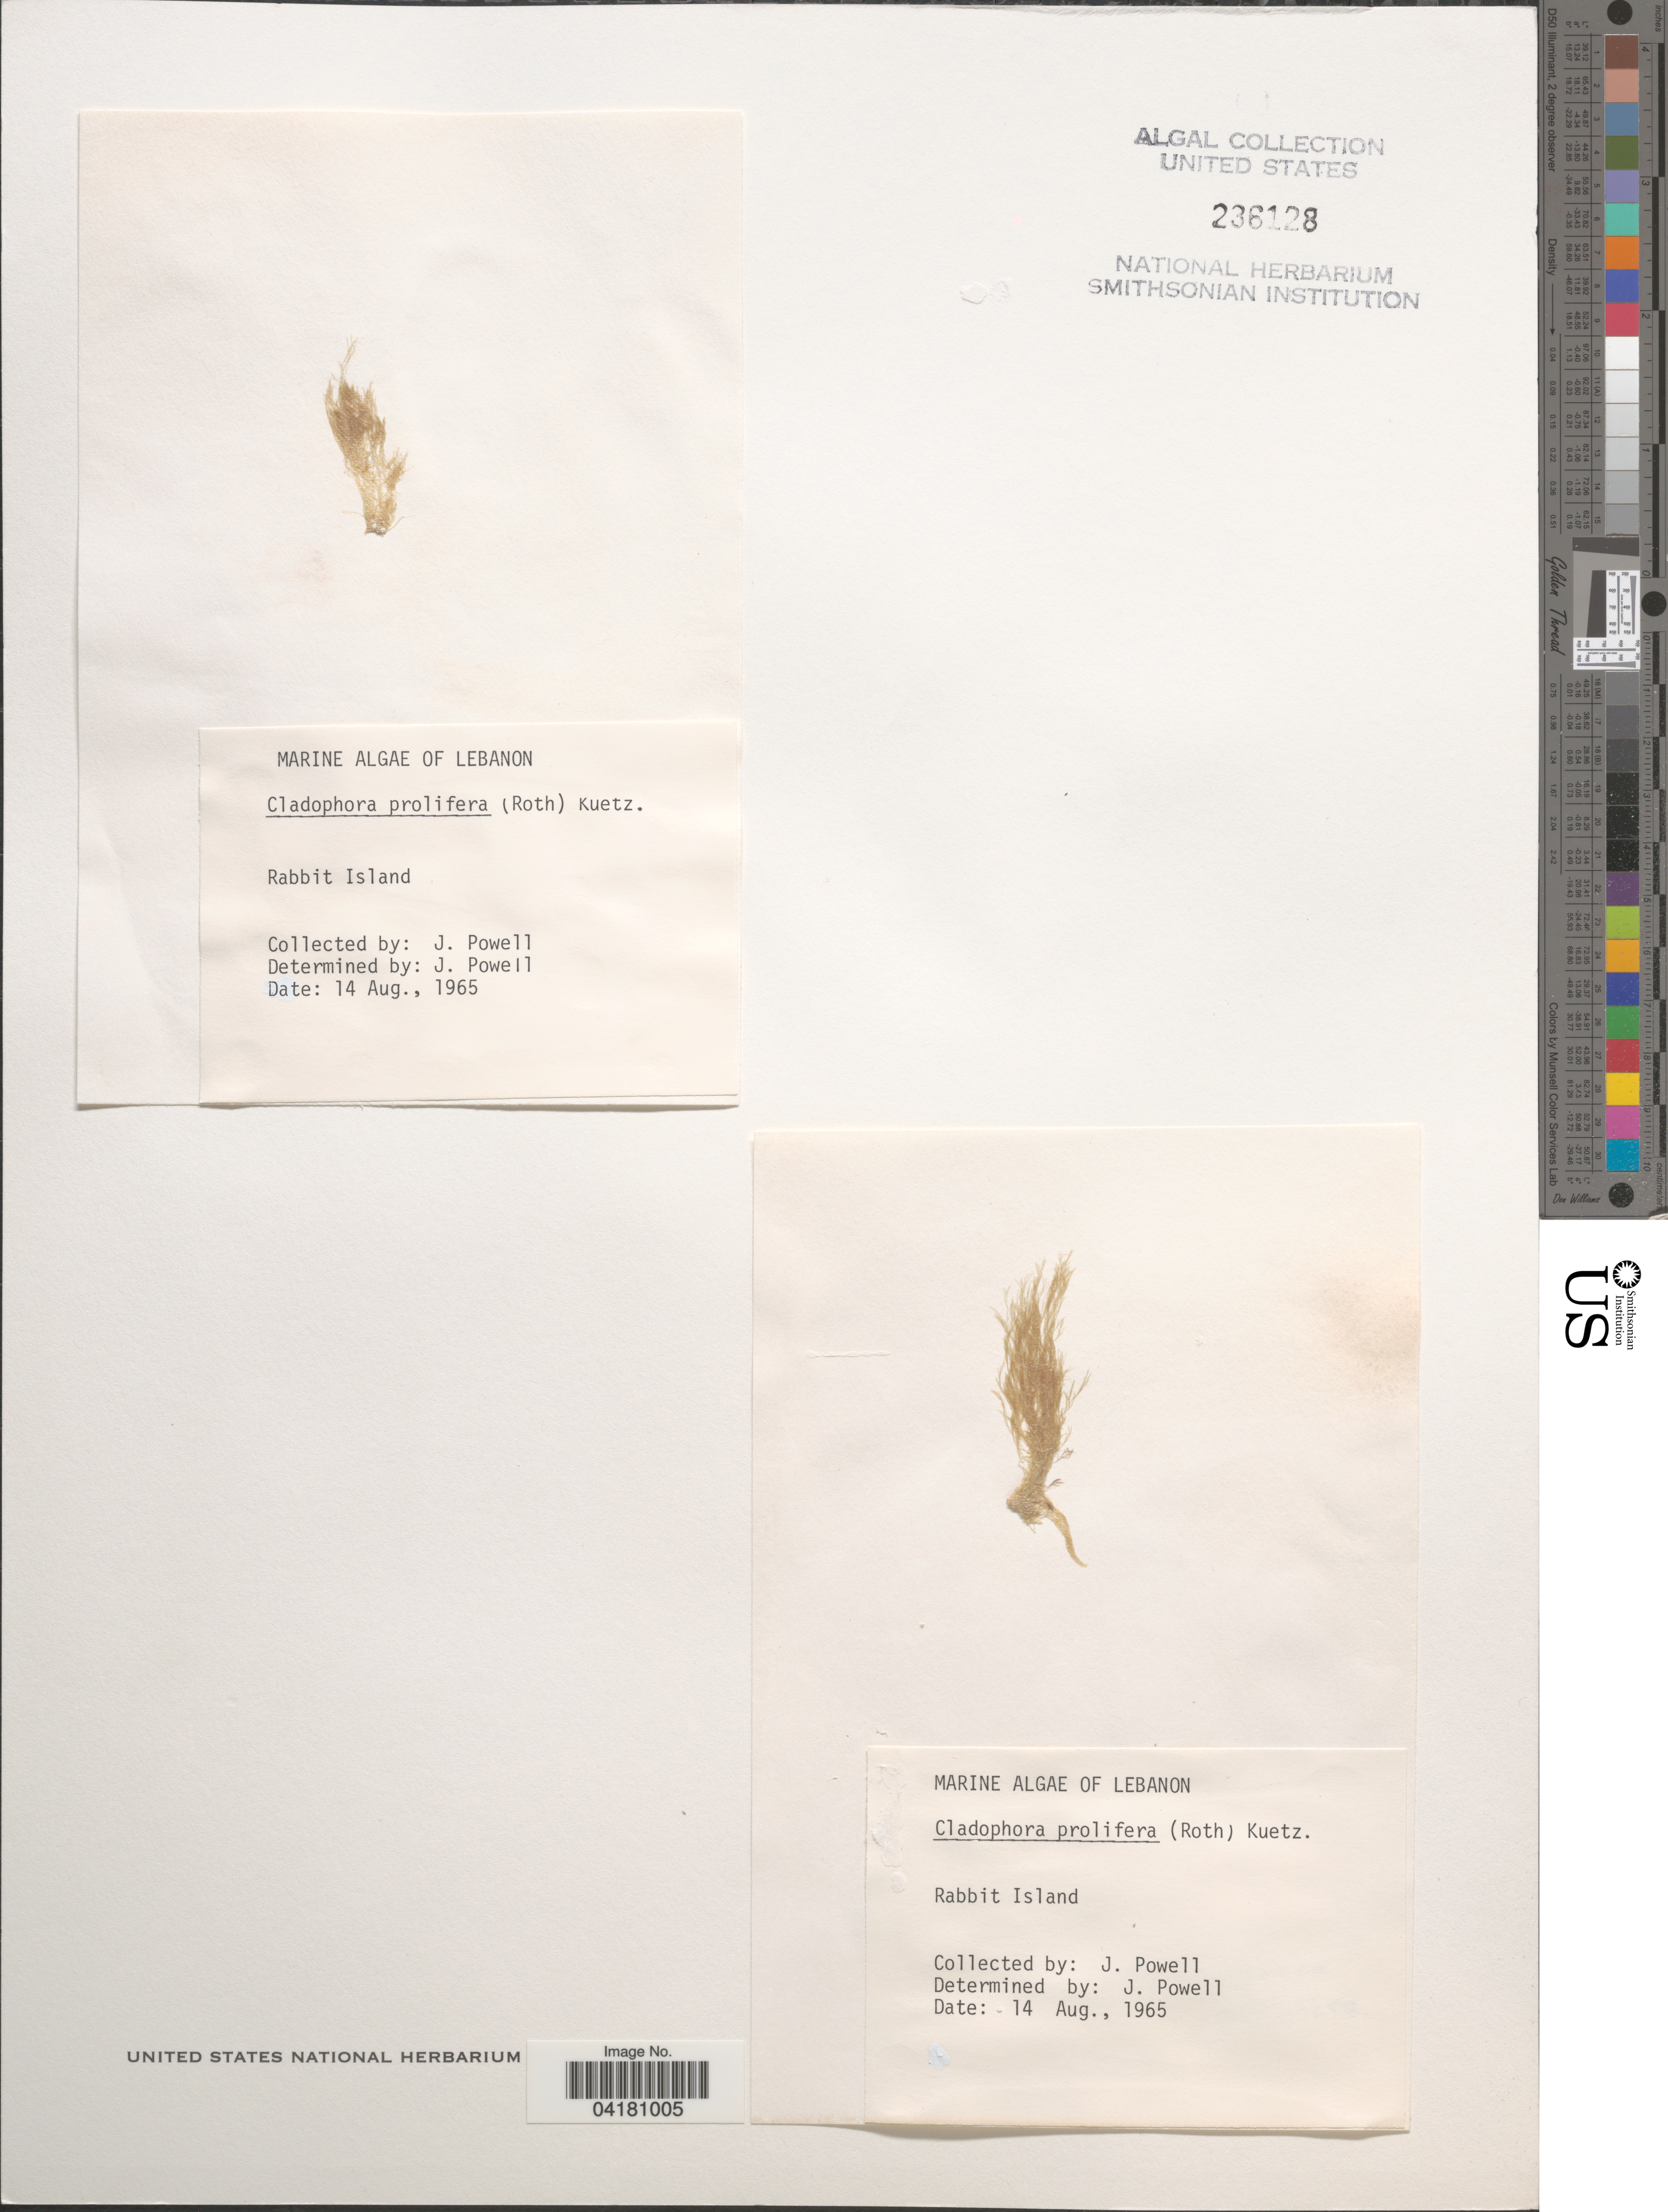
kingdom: Plantae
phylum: Chlorophyta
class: Ulvophyceae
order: Cladophorales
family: Cladophoraceae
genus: Cladophora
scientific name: Cladophora prolifera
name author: (Roth) Kütz.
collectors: J. Powell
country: Lebanon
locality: Rabbit Island.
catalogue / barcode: US 236128